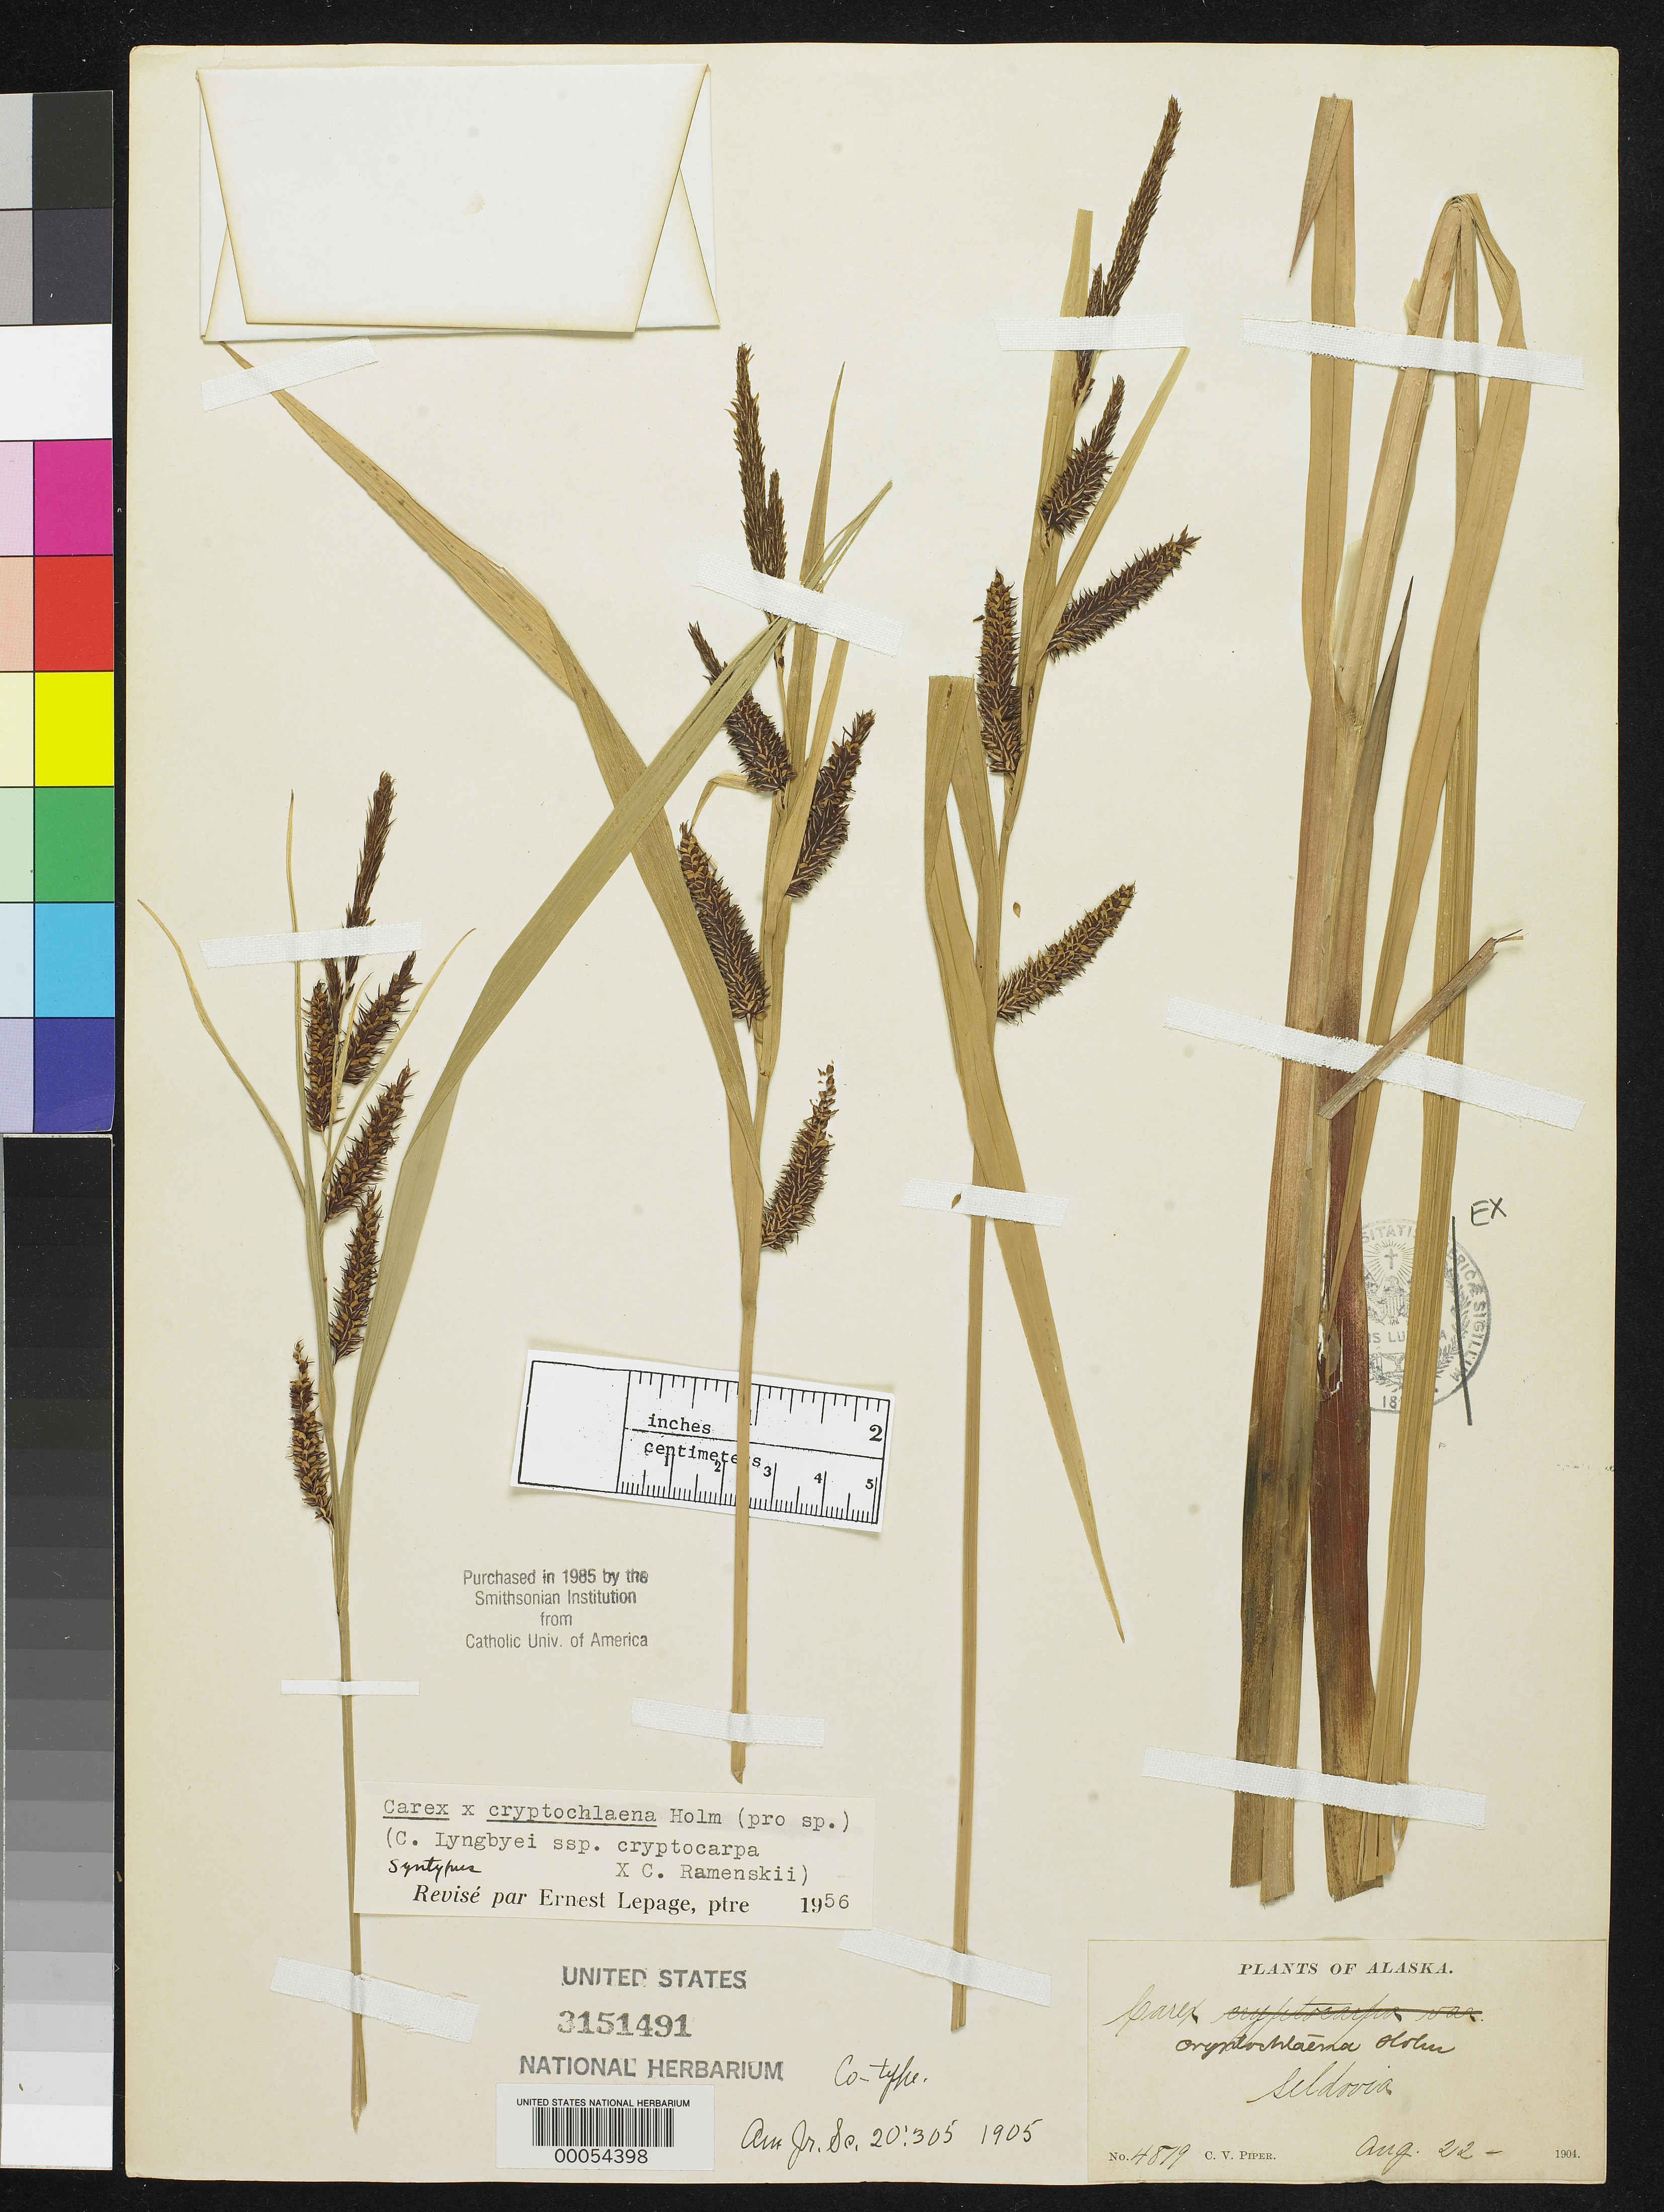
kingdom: Plantae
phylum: Tracheophyta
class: Liliopsida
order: Poales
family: Cyperaceae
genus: Carex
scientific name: Carex x cryptochlaena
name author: Holm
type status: Isosyntype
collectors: C. V. Piper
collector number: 4819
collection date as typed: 22 Aug 1904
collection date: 1904-08-22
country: United States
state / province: Alaska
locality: Seldovia, near mouth of Cook Inlet. Kenai Peninsula Borough.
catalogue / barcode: US 3151491